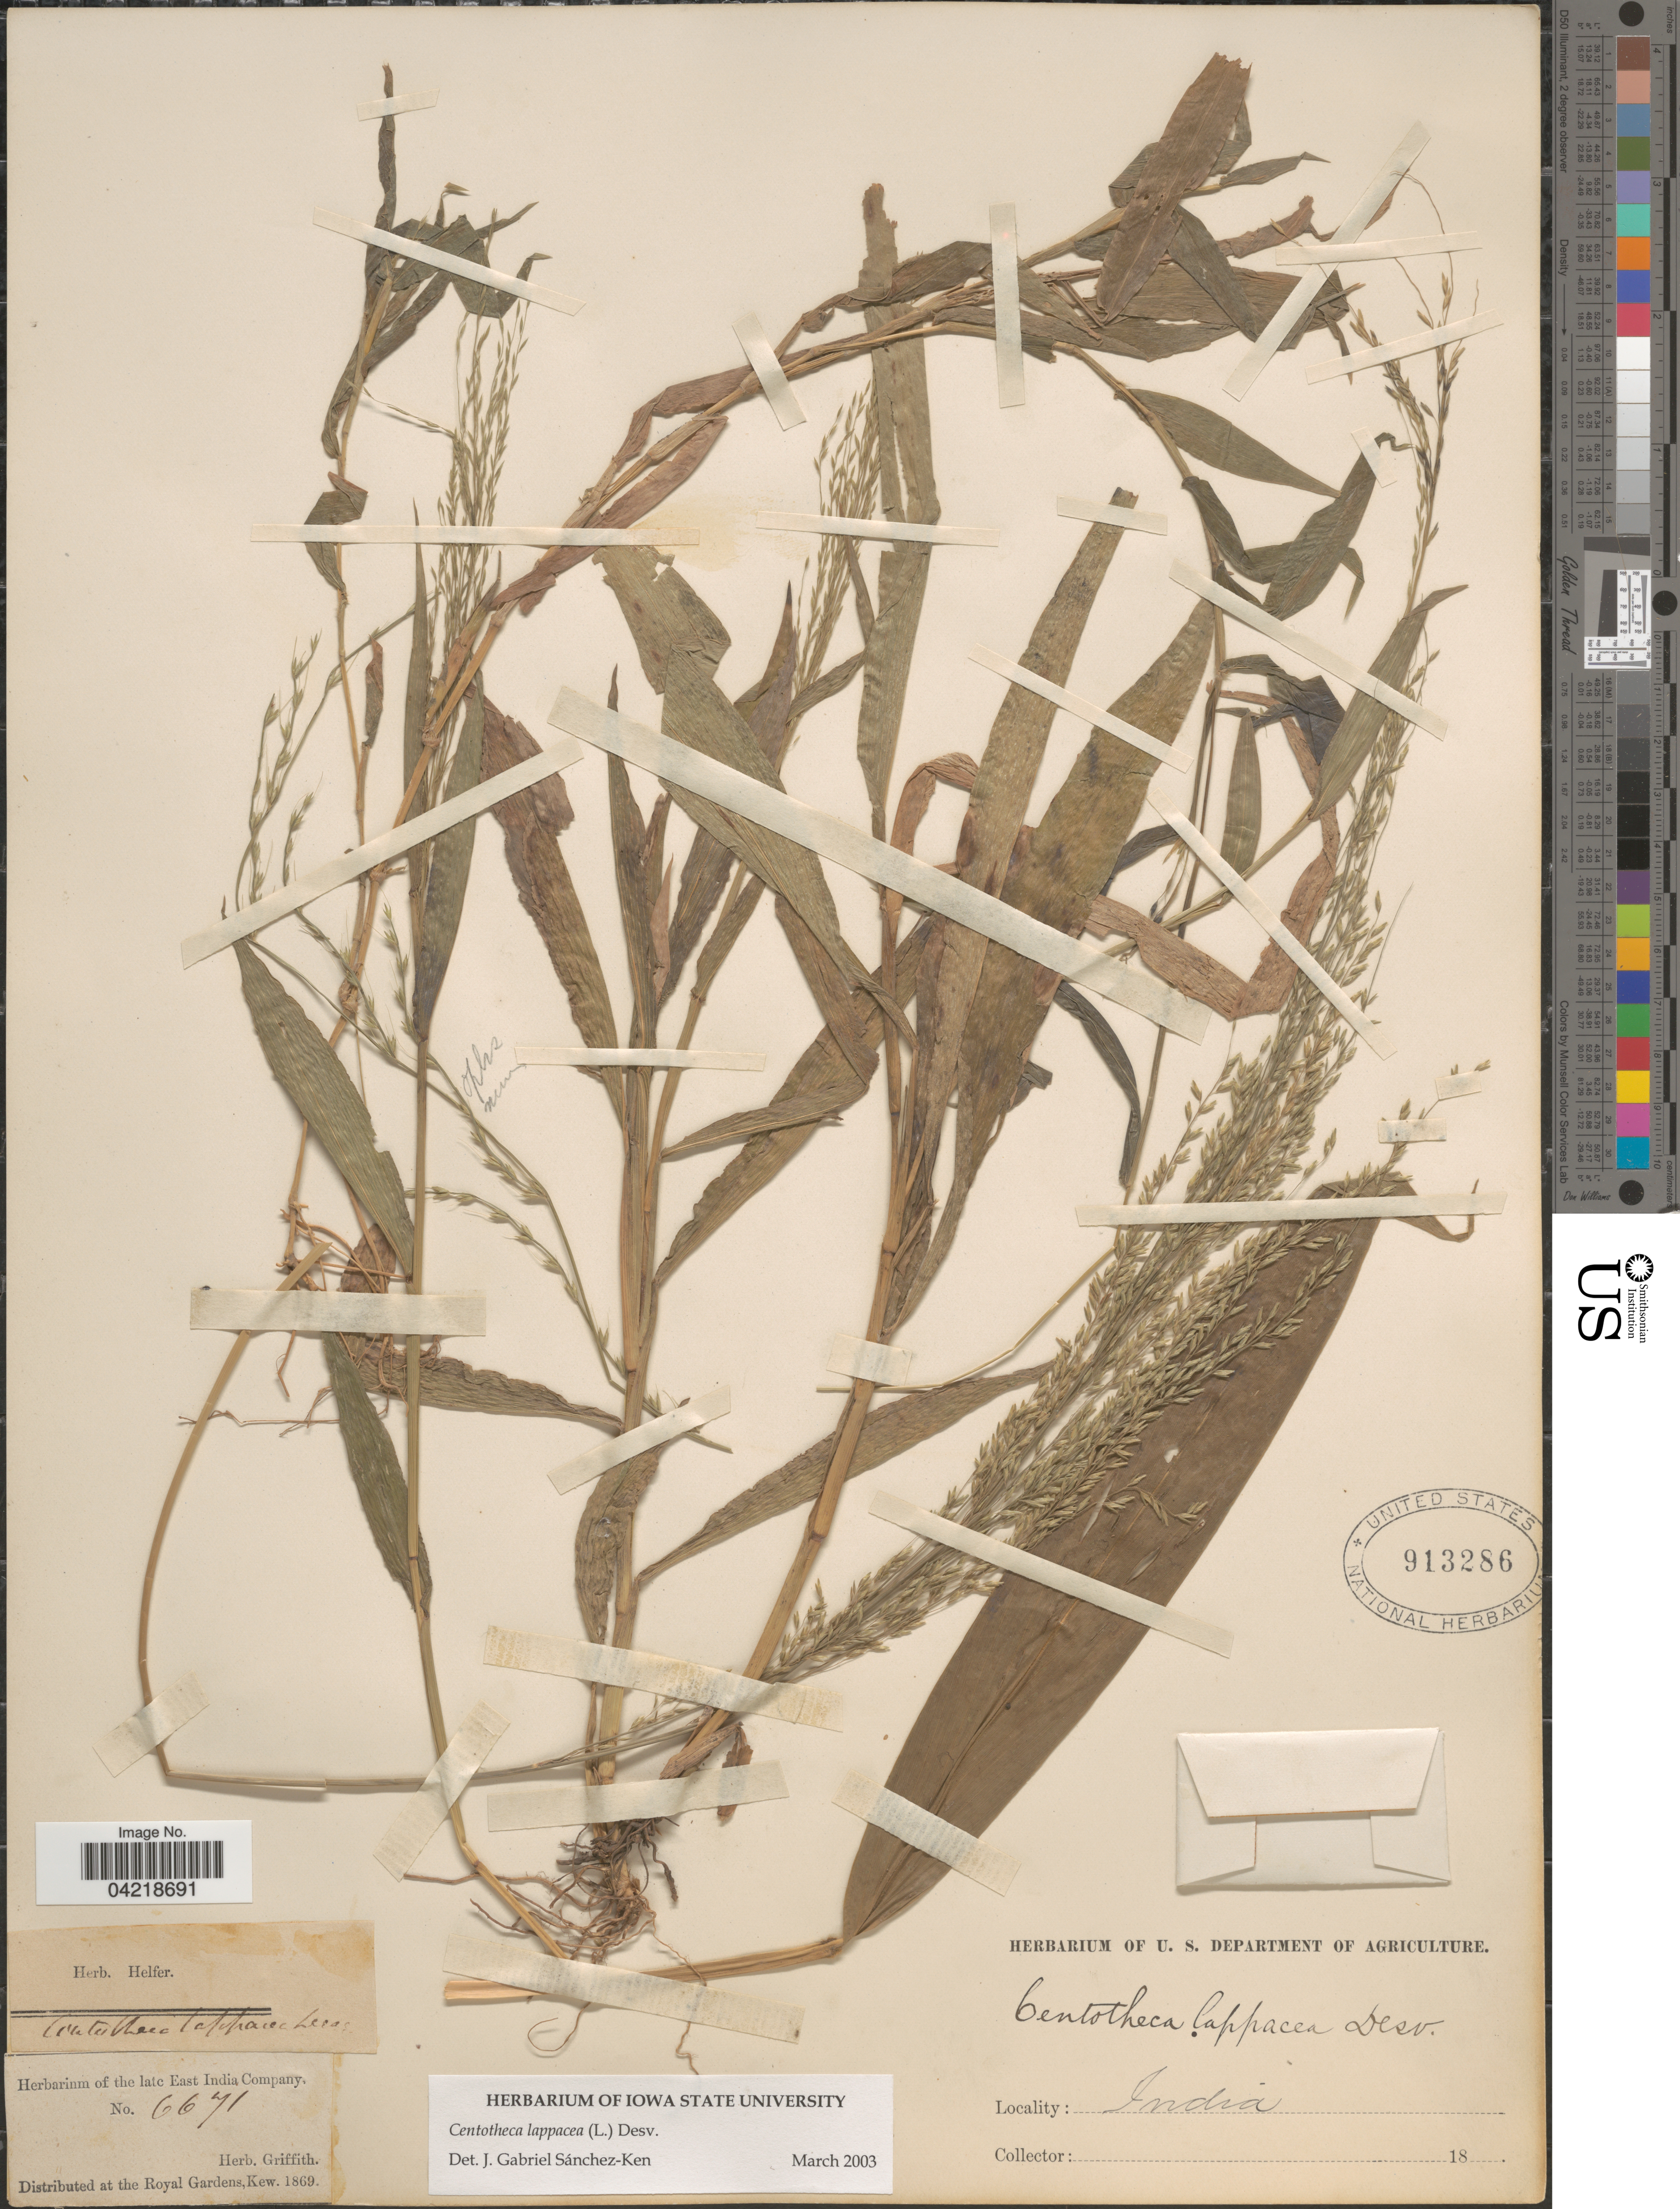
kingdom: Plantae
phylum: Tracheophyta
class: Liliopsida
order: Poales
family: Poaceae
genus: Centotheca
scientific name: Centotheca lappacea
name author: (L.) Desv.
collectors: ex herb. Griffith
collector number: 6671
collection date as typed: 18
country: India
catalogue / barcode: US 913286